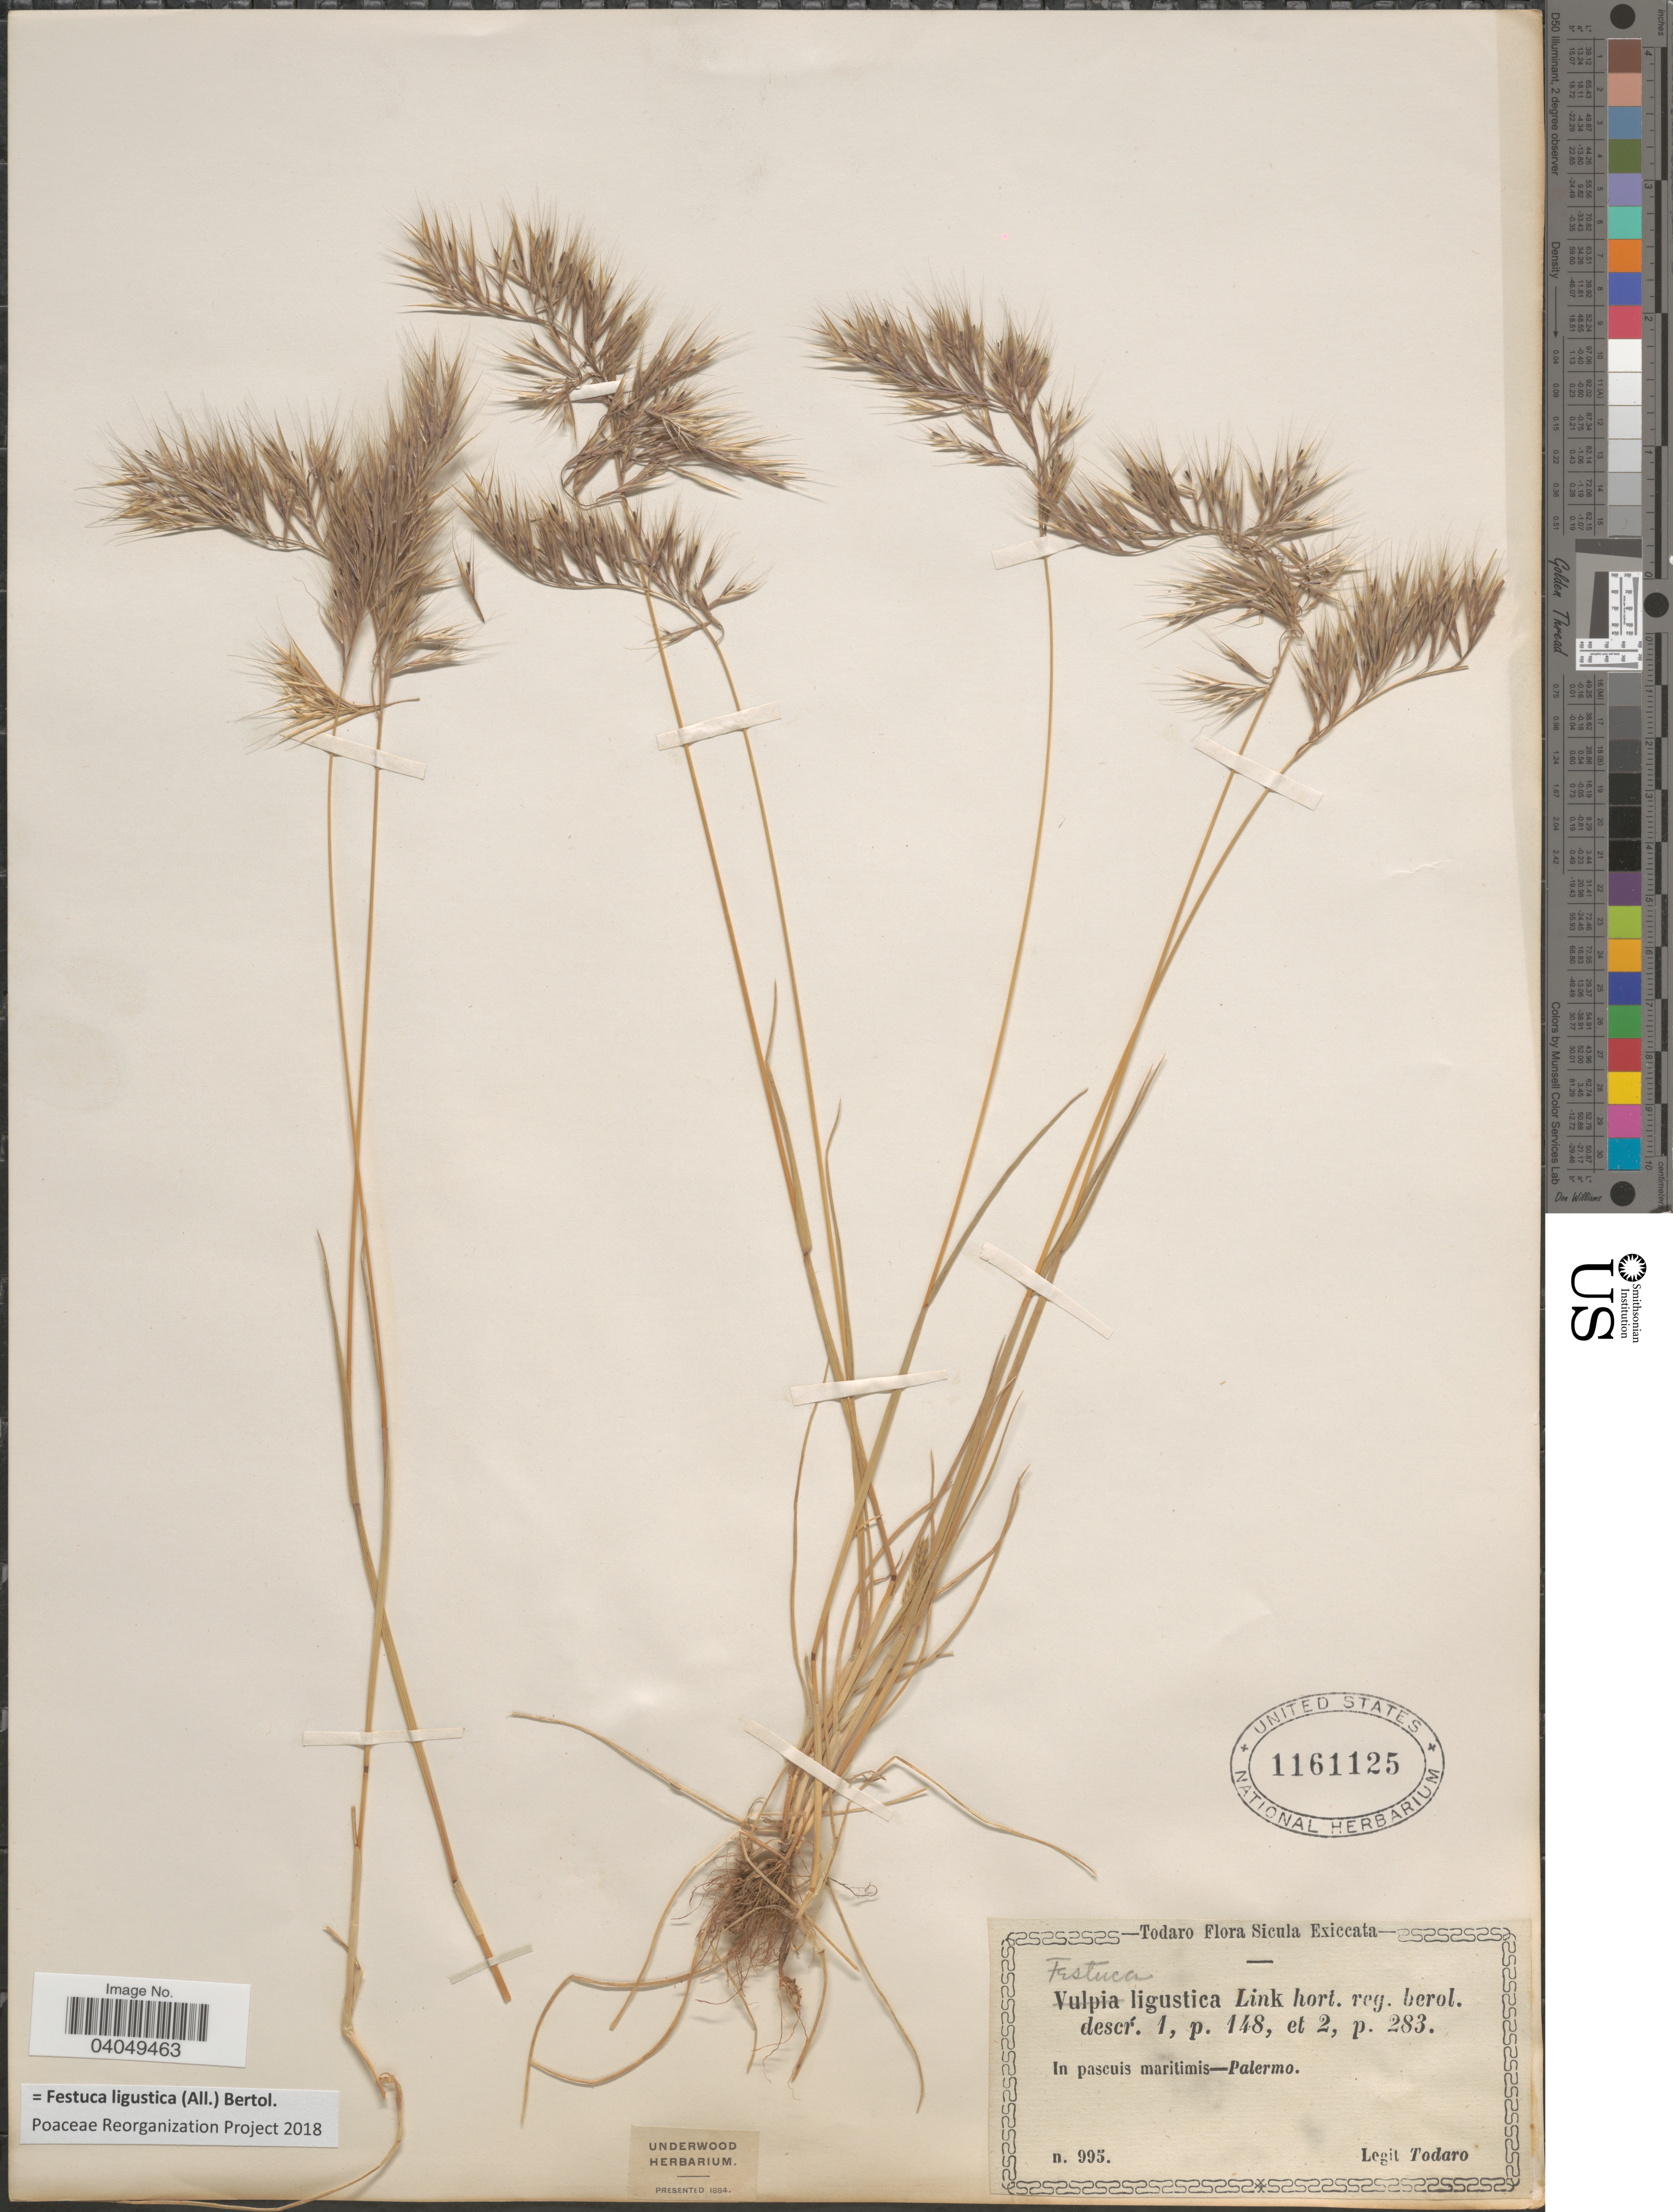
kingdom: Plantae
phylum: Tracheophyta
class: Liliopsida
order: Poales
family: Poaceae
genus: Festuca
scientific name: Festuca ligustica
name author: (All.) Bertol.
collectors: Todaro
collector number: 995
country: Italy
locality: Sicula. In pascuis maritimis - Palermo.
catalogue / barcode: US 1161125